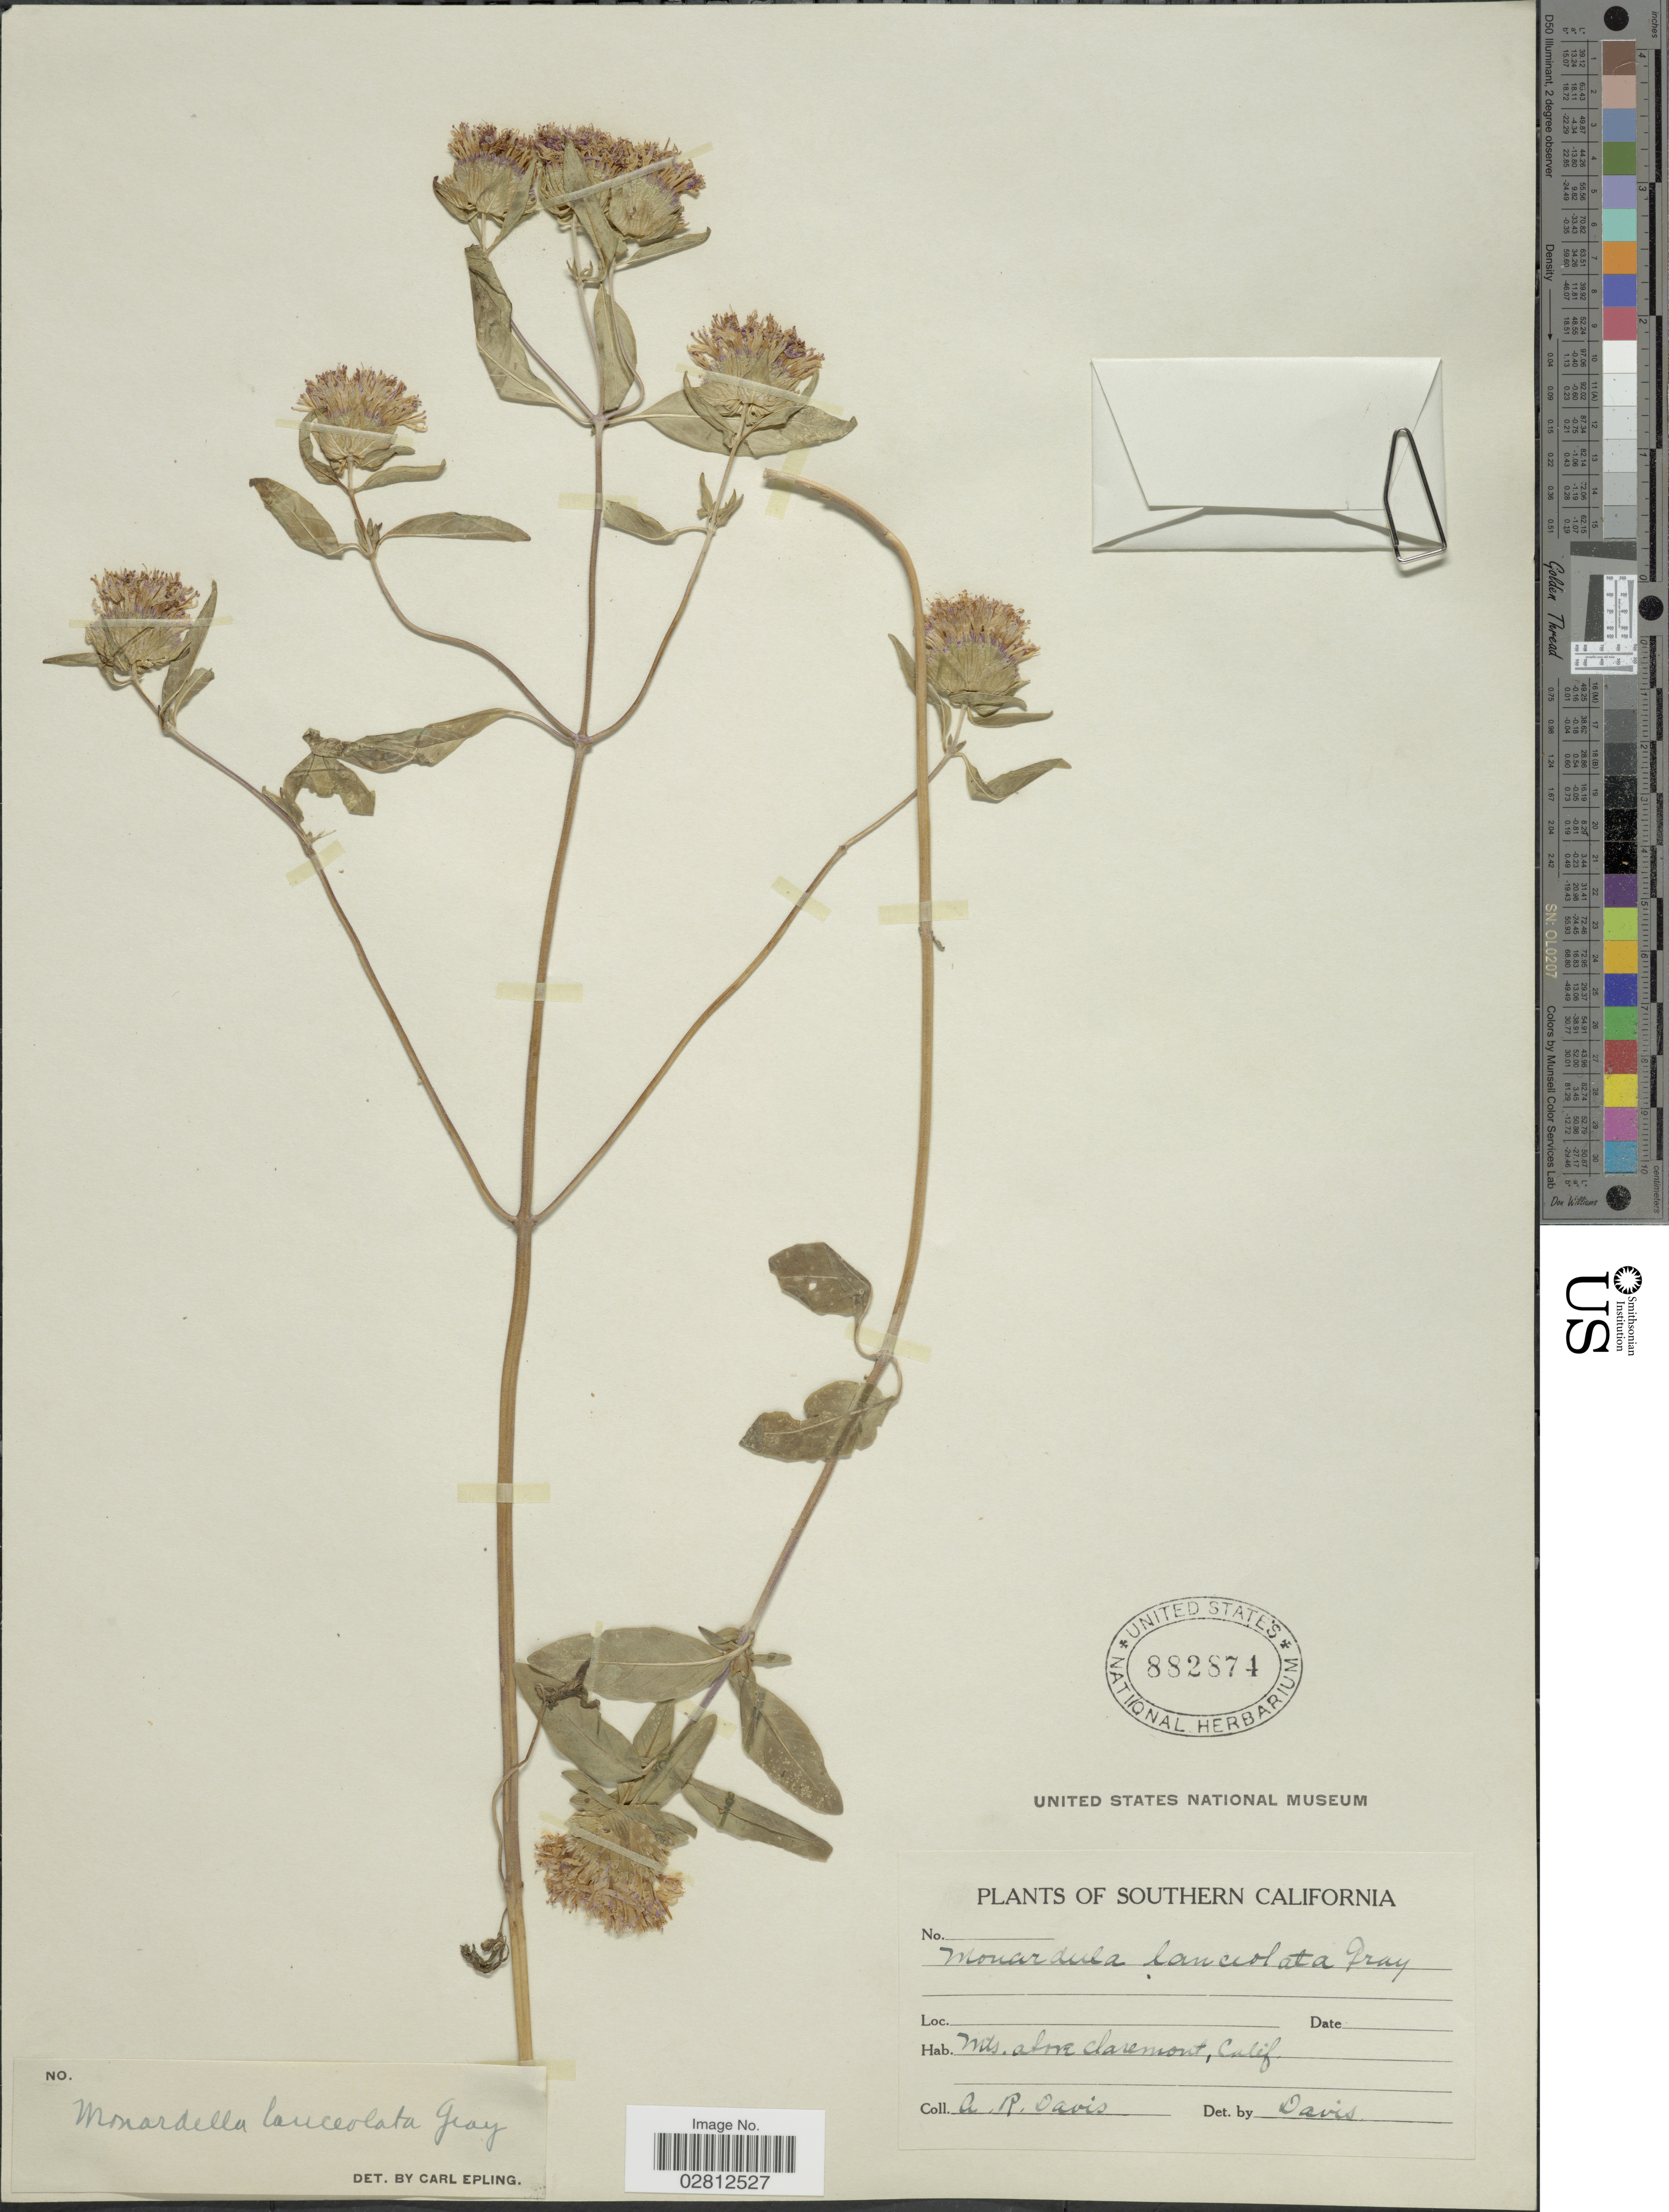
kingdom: Plantae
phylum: Tracheophyta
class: Magnoliopsida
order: Lamiales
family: Lamiaceae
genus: Monardella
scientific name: Monardella lanceolata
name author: A. Gray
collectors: A. Davis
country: United States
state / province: California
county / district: Los Angeles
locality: Southern California, Mts. above Claremont, Calif.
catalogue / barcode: US 882874